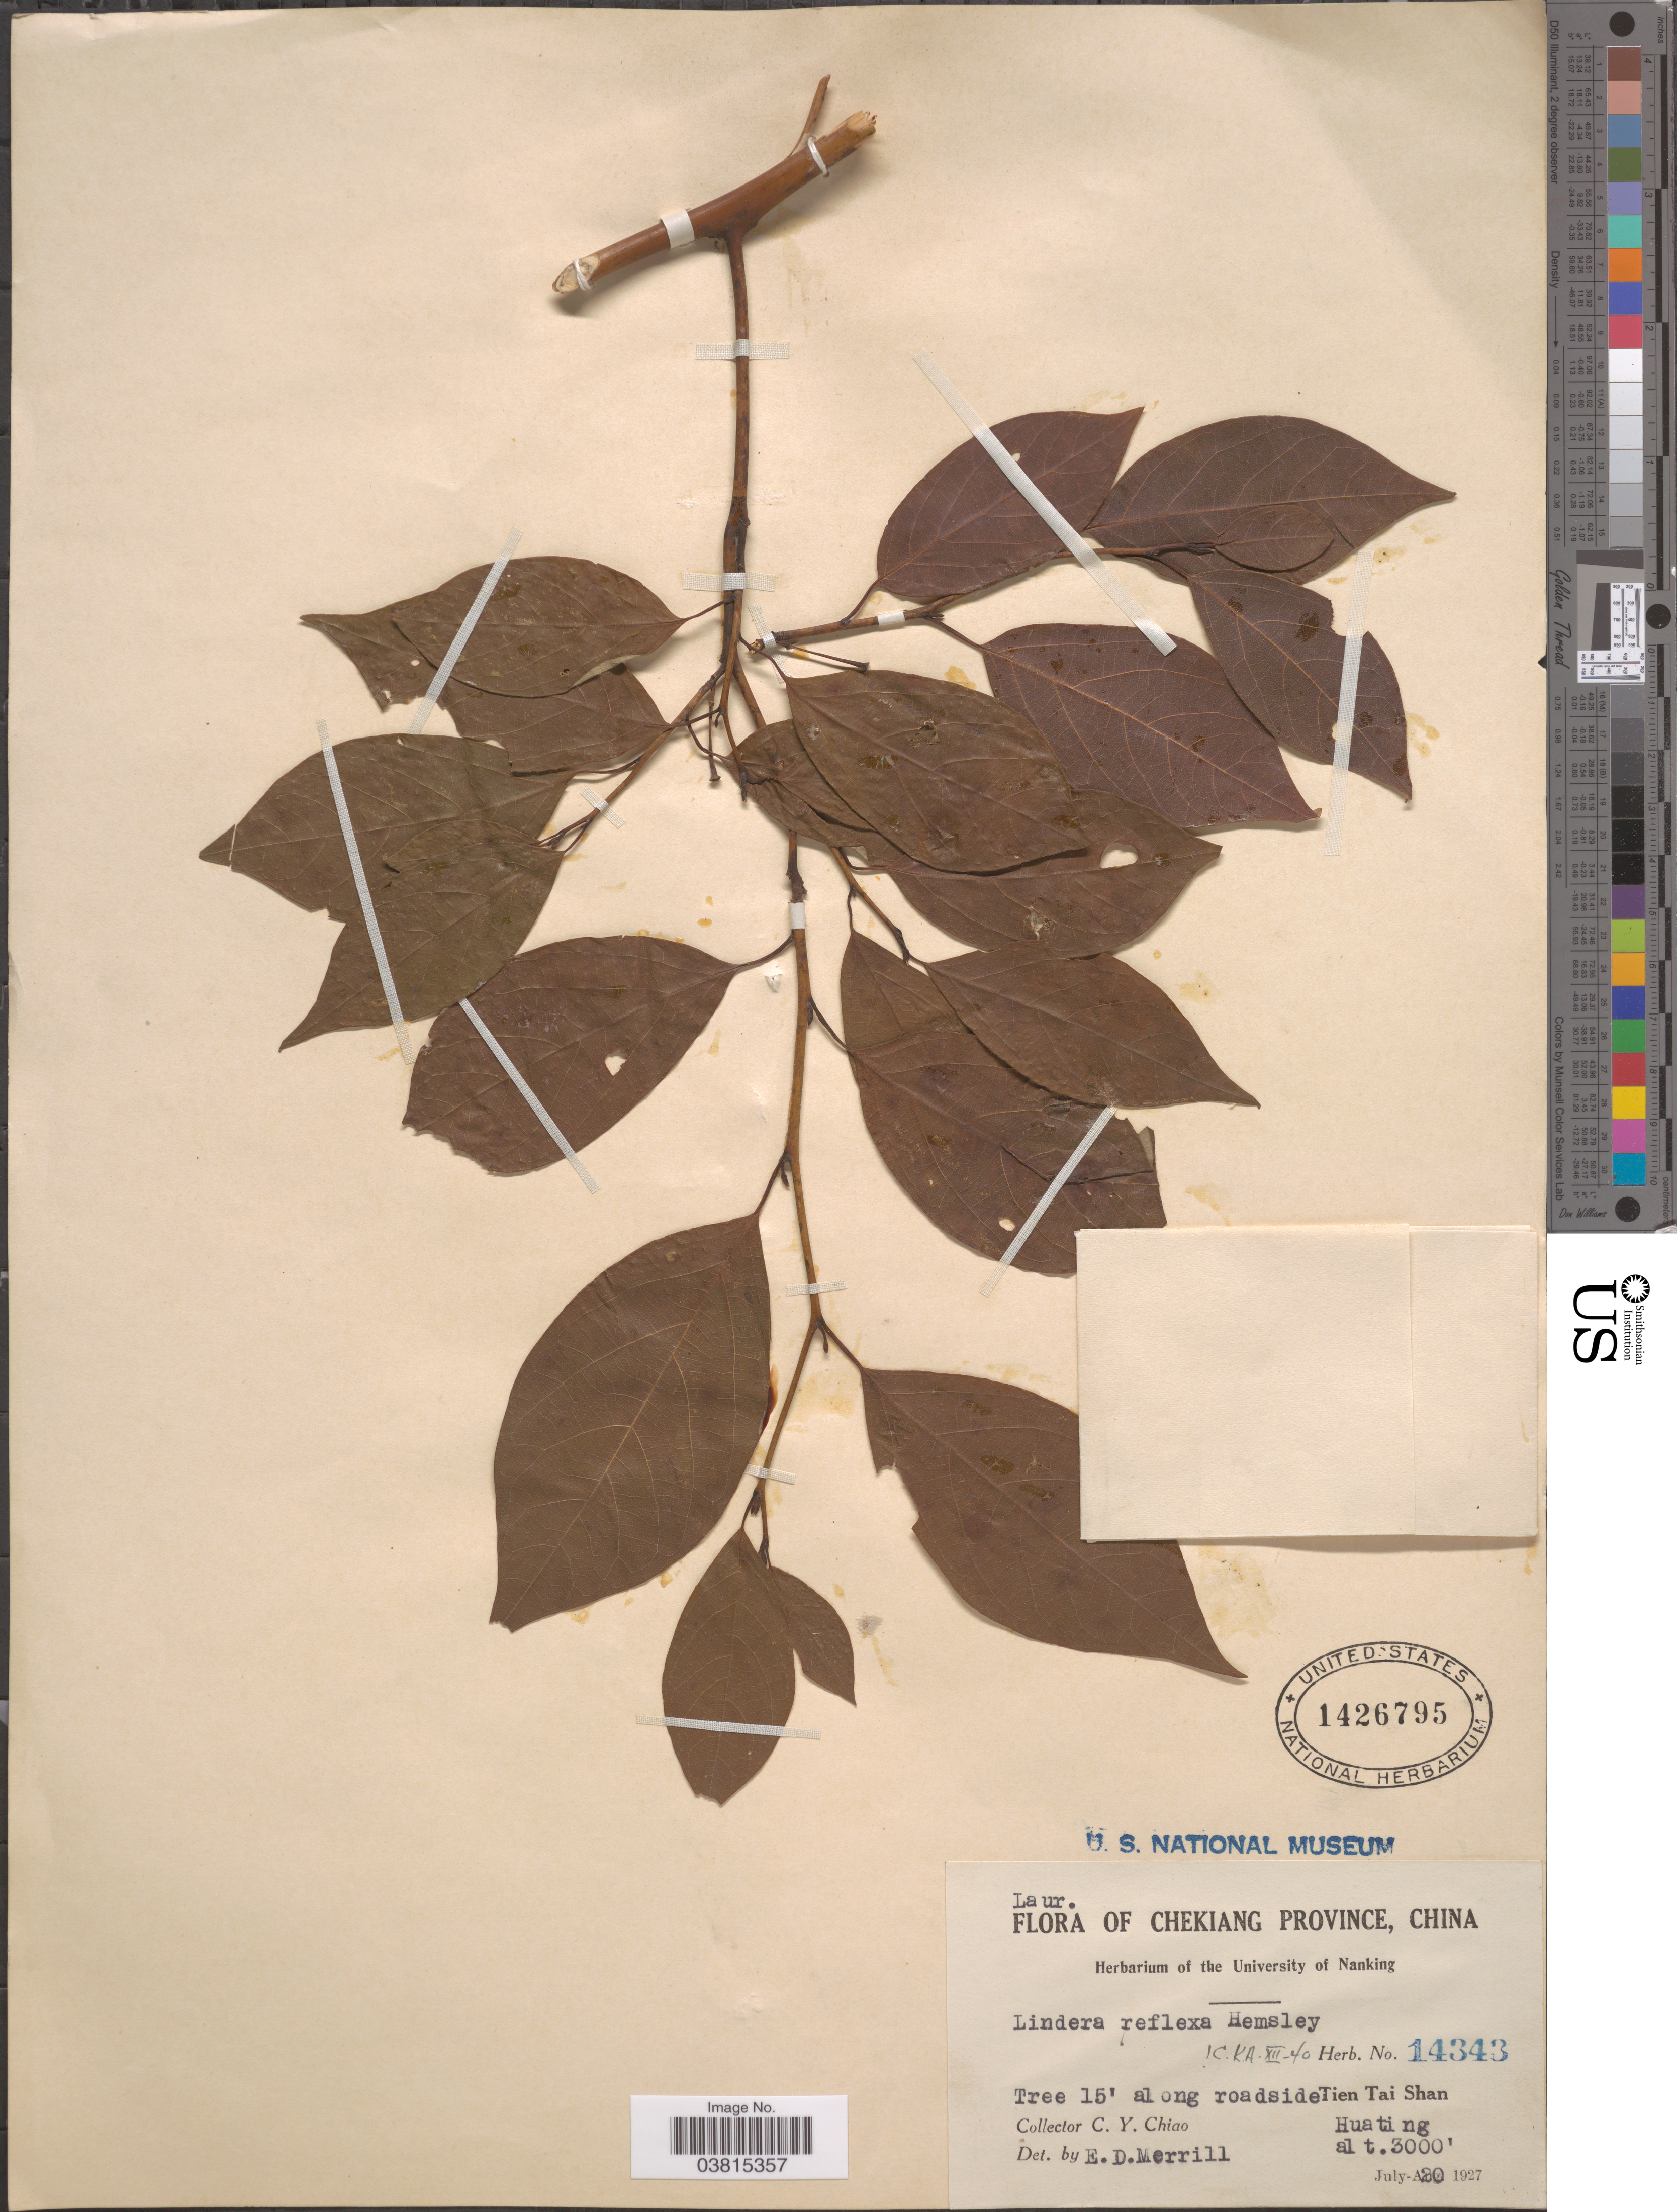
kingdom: Plantae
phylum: Tracheophyta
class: Magnoliopsida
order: Laurales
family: Lauraceae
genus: Lindera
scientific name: Lindera reflexa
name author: Hemsl.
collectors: C. Y. Chiao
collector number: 14343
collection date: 1927-07-20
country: China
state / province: Zhejiang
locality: Chekiang Province. Along roadside. Tien Tai Shan. Huating.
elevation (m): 914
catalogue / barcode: US 1426795